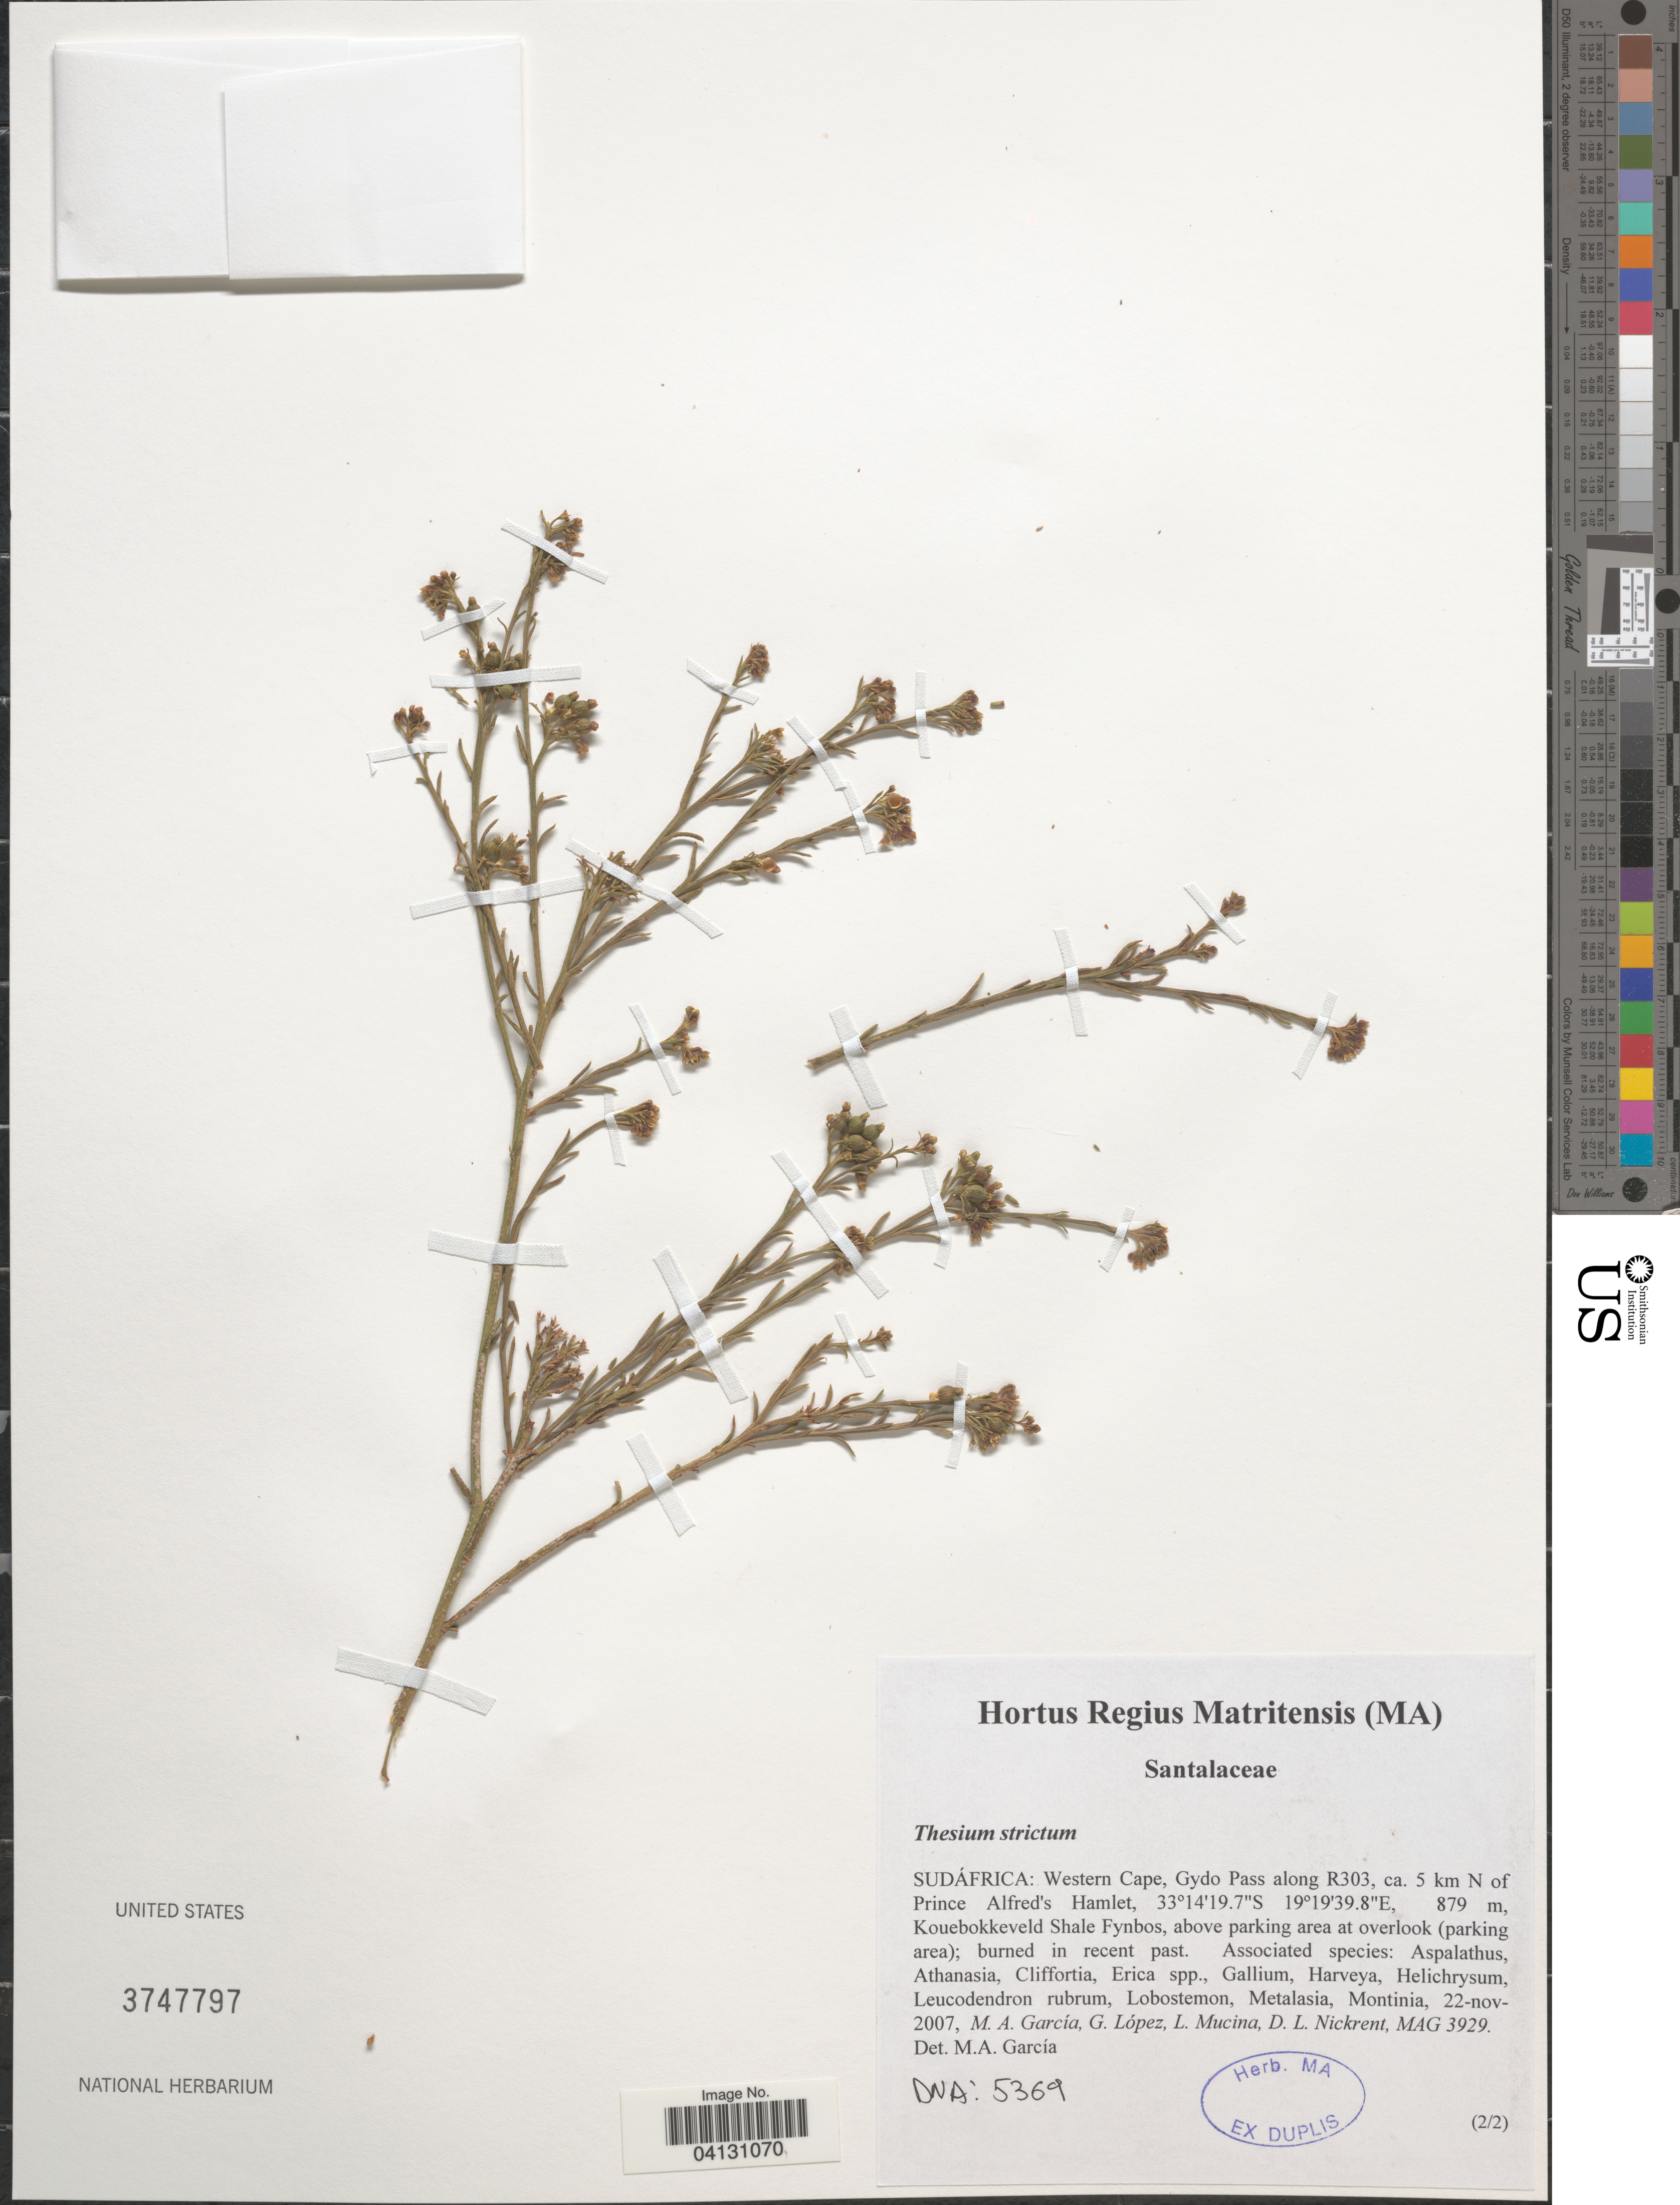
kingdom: Plantae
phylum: Tracheophyta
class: Magnoliopsida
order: Santalales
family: Thesiaceae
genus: Thesium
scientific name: Thesium strictum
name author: P.J. Bergius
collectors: M. A. García, G. López, L. Mucina & D. Nickrent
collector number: MAG3929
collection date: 2007-11-22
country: South Africa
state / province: Western Cape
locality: Sudáfrica: Gydo Pass along R303, ca. 5 km N of Prince Alfred's Hamlet. Kouebokkeveld Shale Fynbos, above parking area at overlook (parking area).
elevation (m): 879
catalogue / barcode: US 3747797